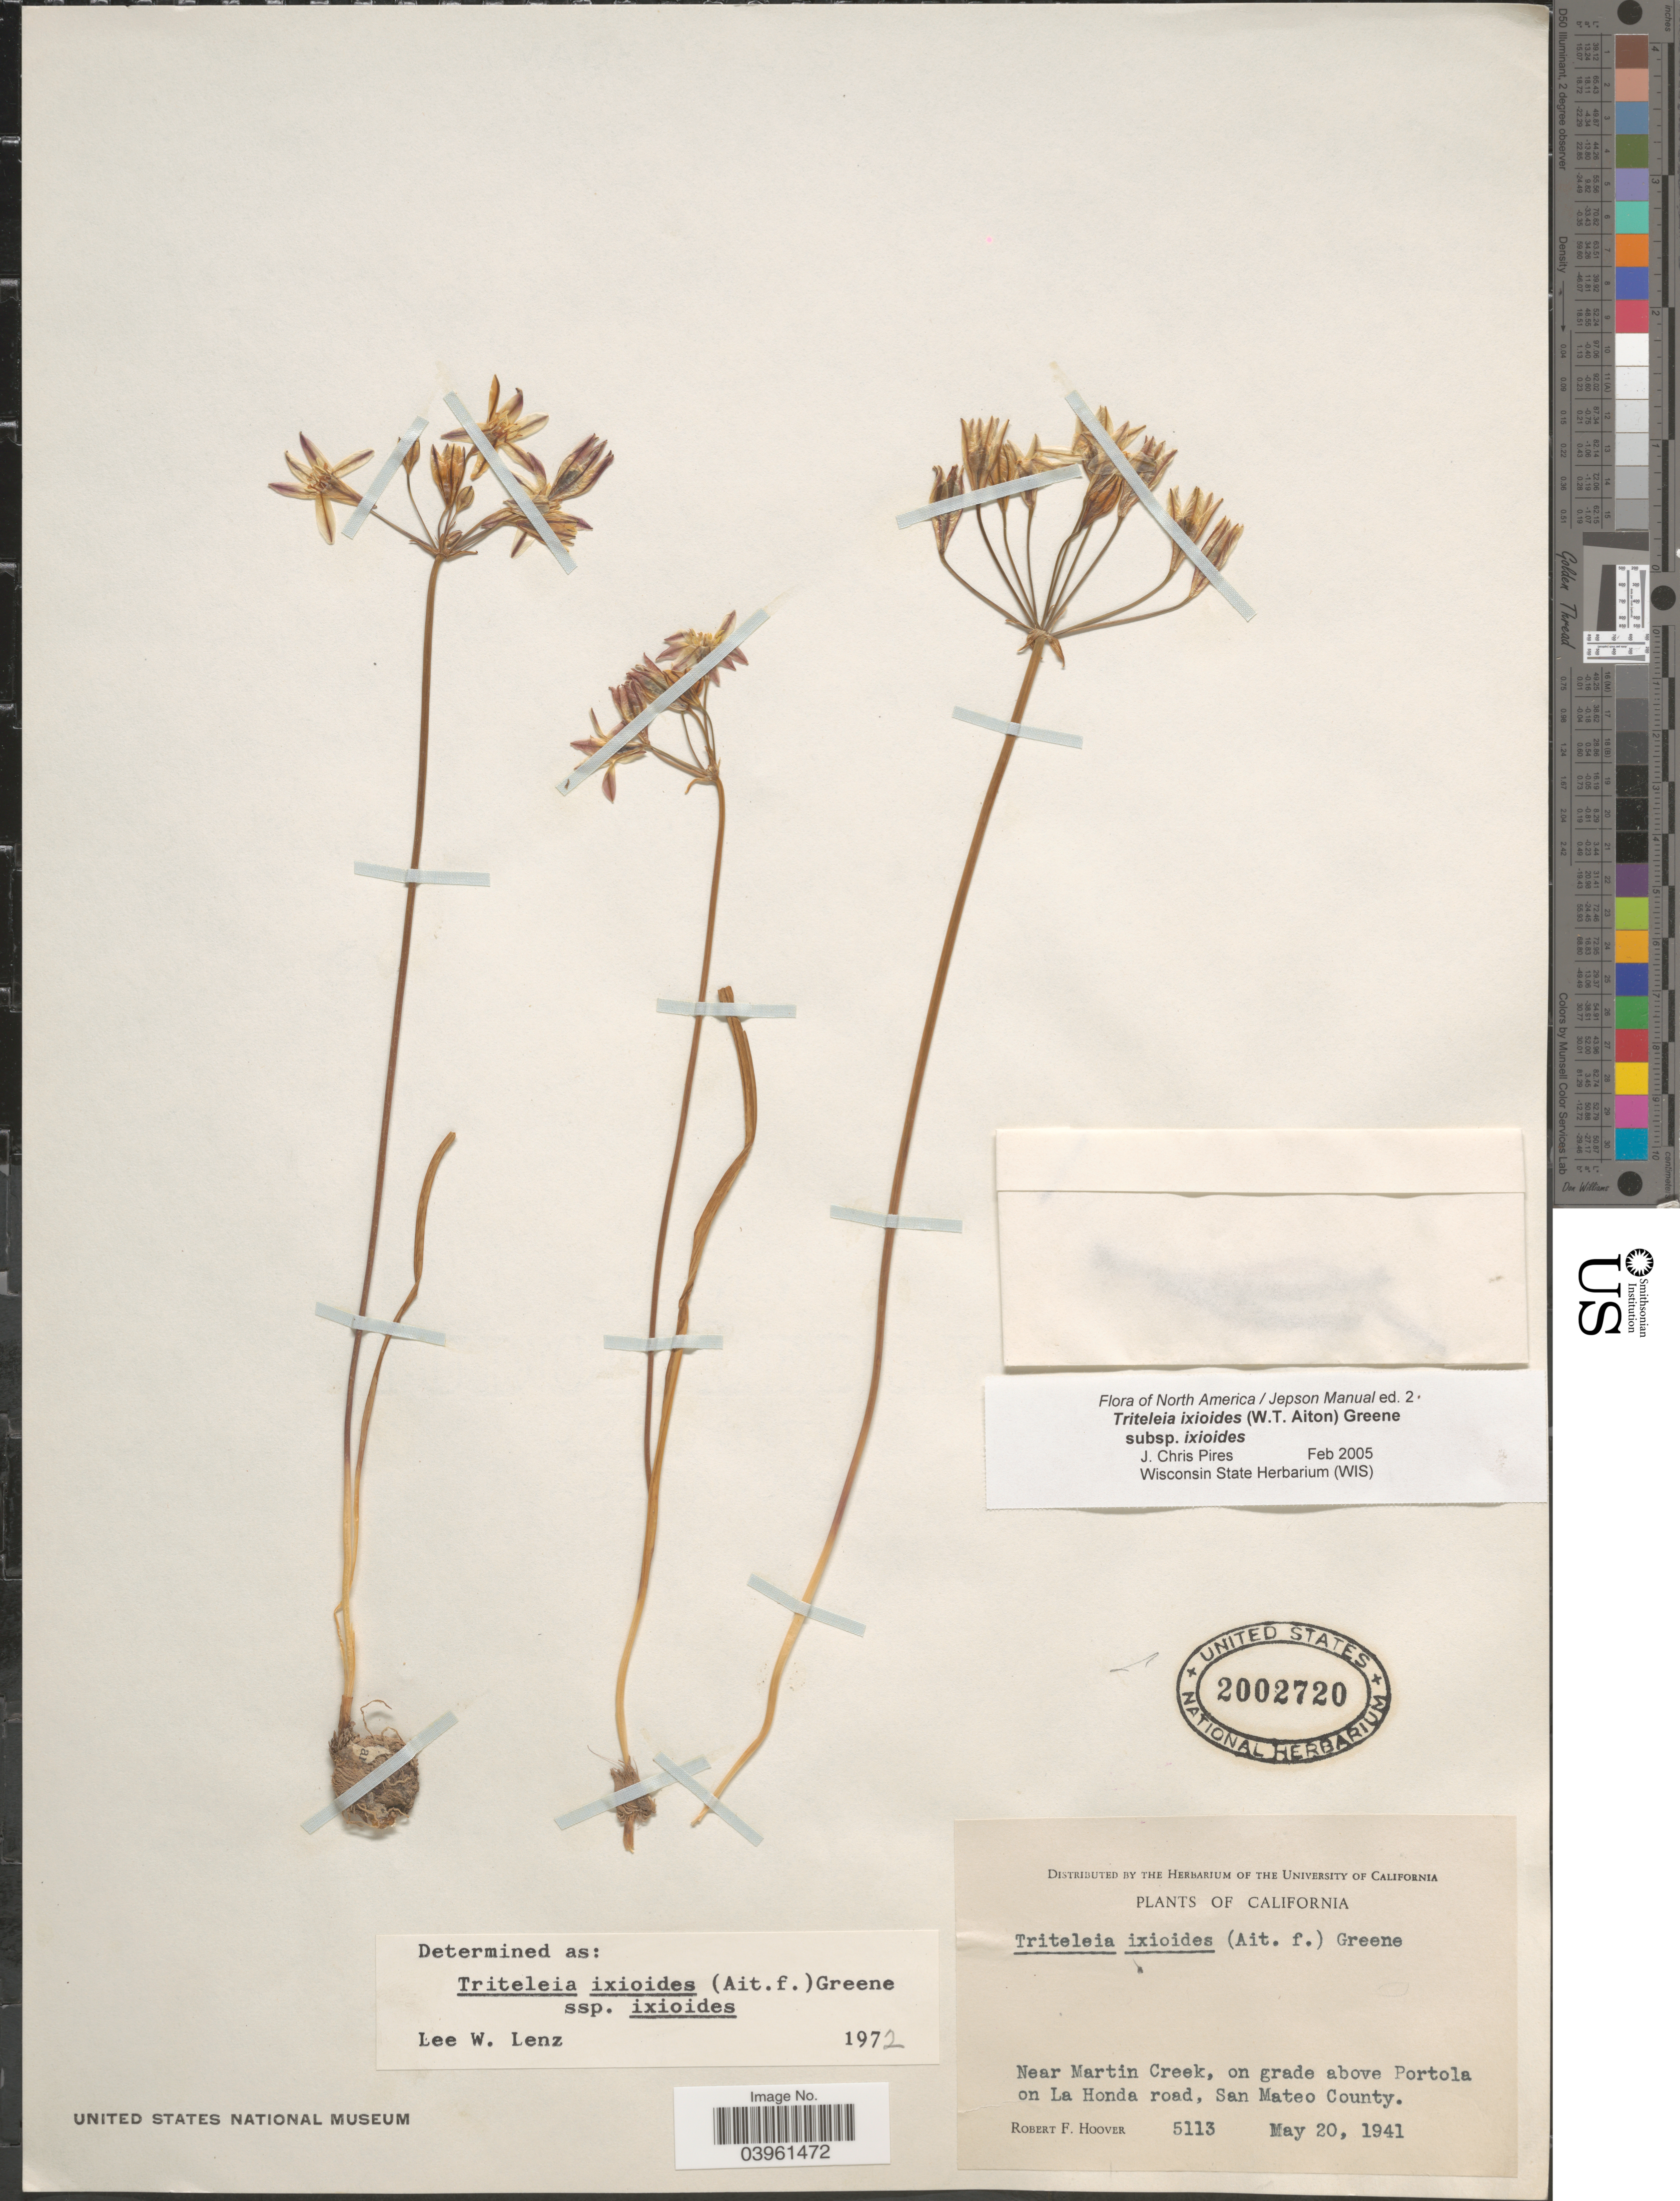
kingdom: Plantae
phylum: Tracheophyta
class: Liliopsida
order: Asparagales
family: Asparagaceae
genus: Triteleia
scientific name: Triteleia ixioides subsp. ixioides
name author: (R. Br.) Greene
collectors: R. F. Hoover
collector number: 5113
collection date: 1941-05-20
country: United States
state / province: California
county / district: San Mateo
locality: Near Martin Creek, on grade above Portola on La Honda road, San Mateo County.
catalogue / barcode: US 2002720